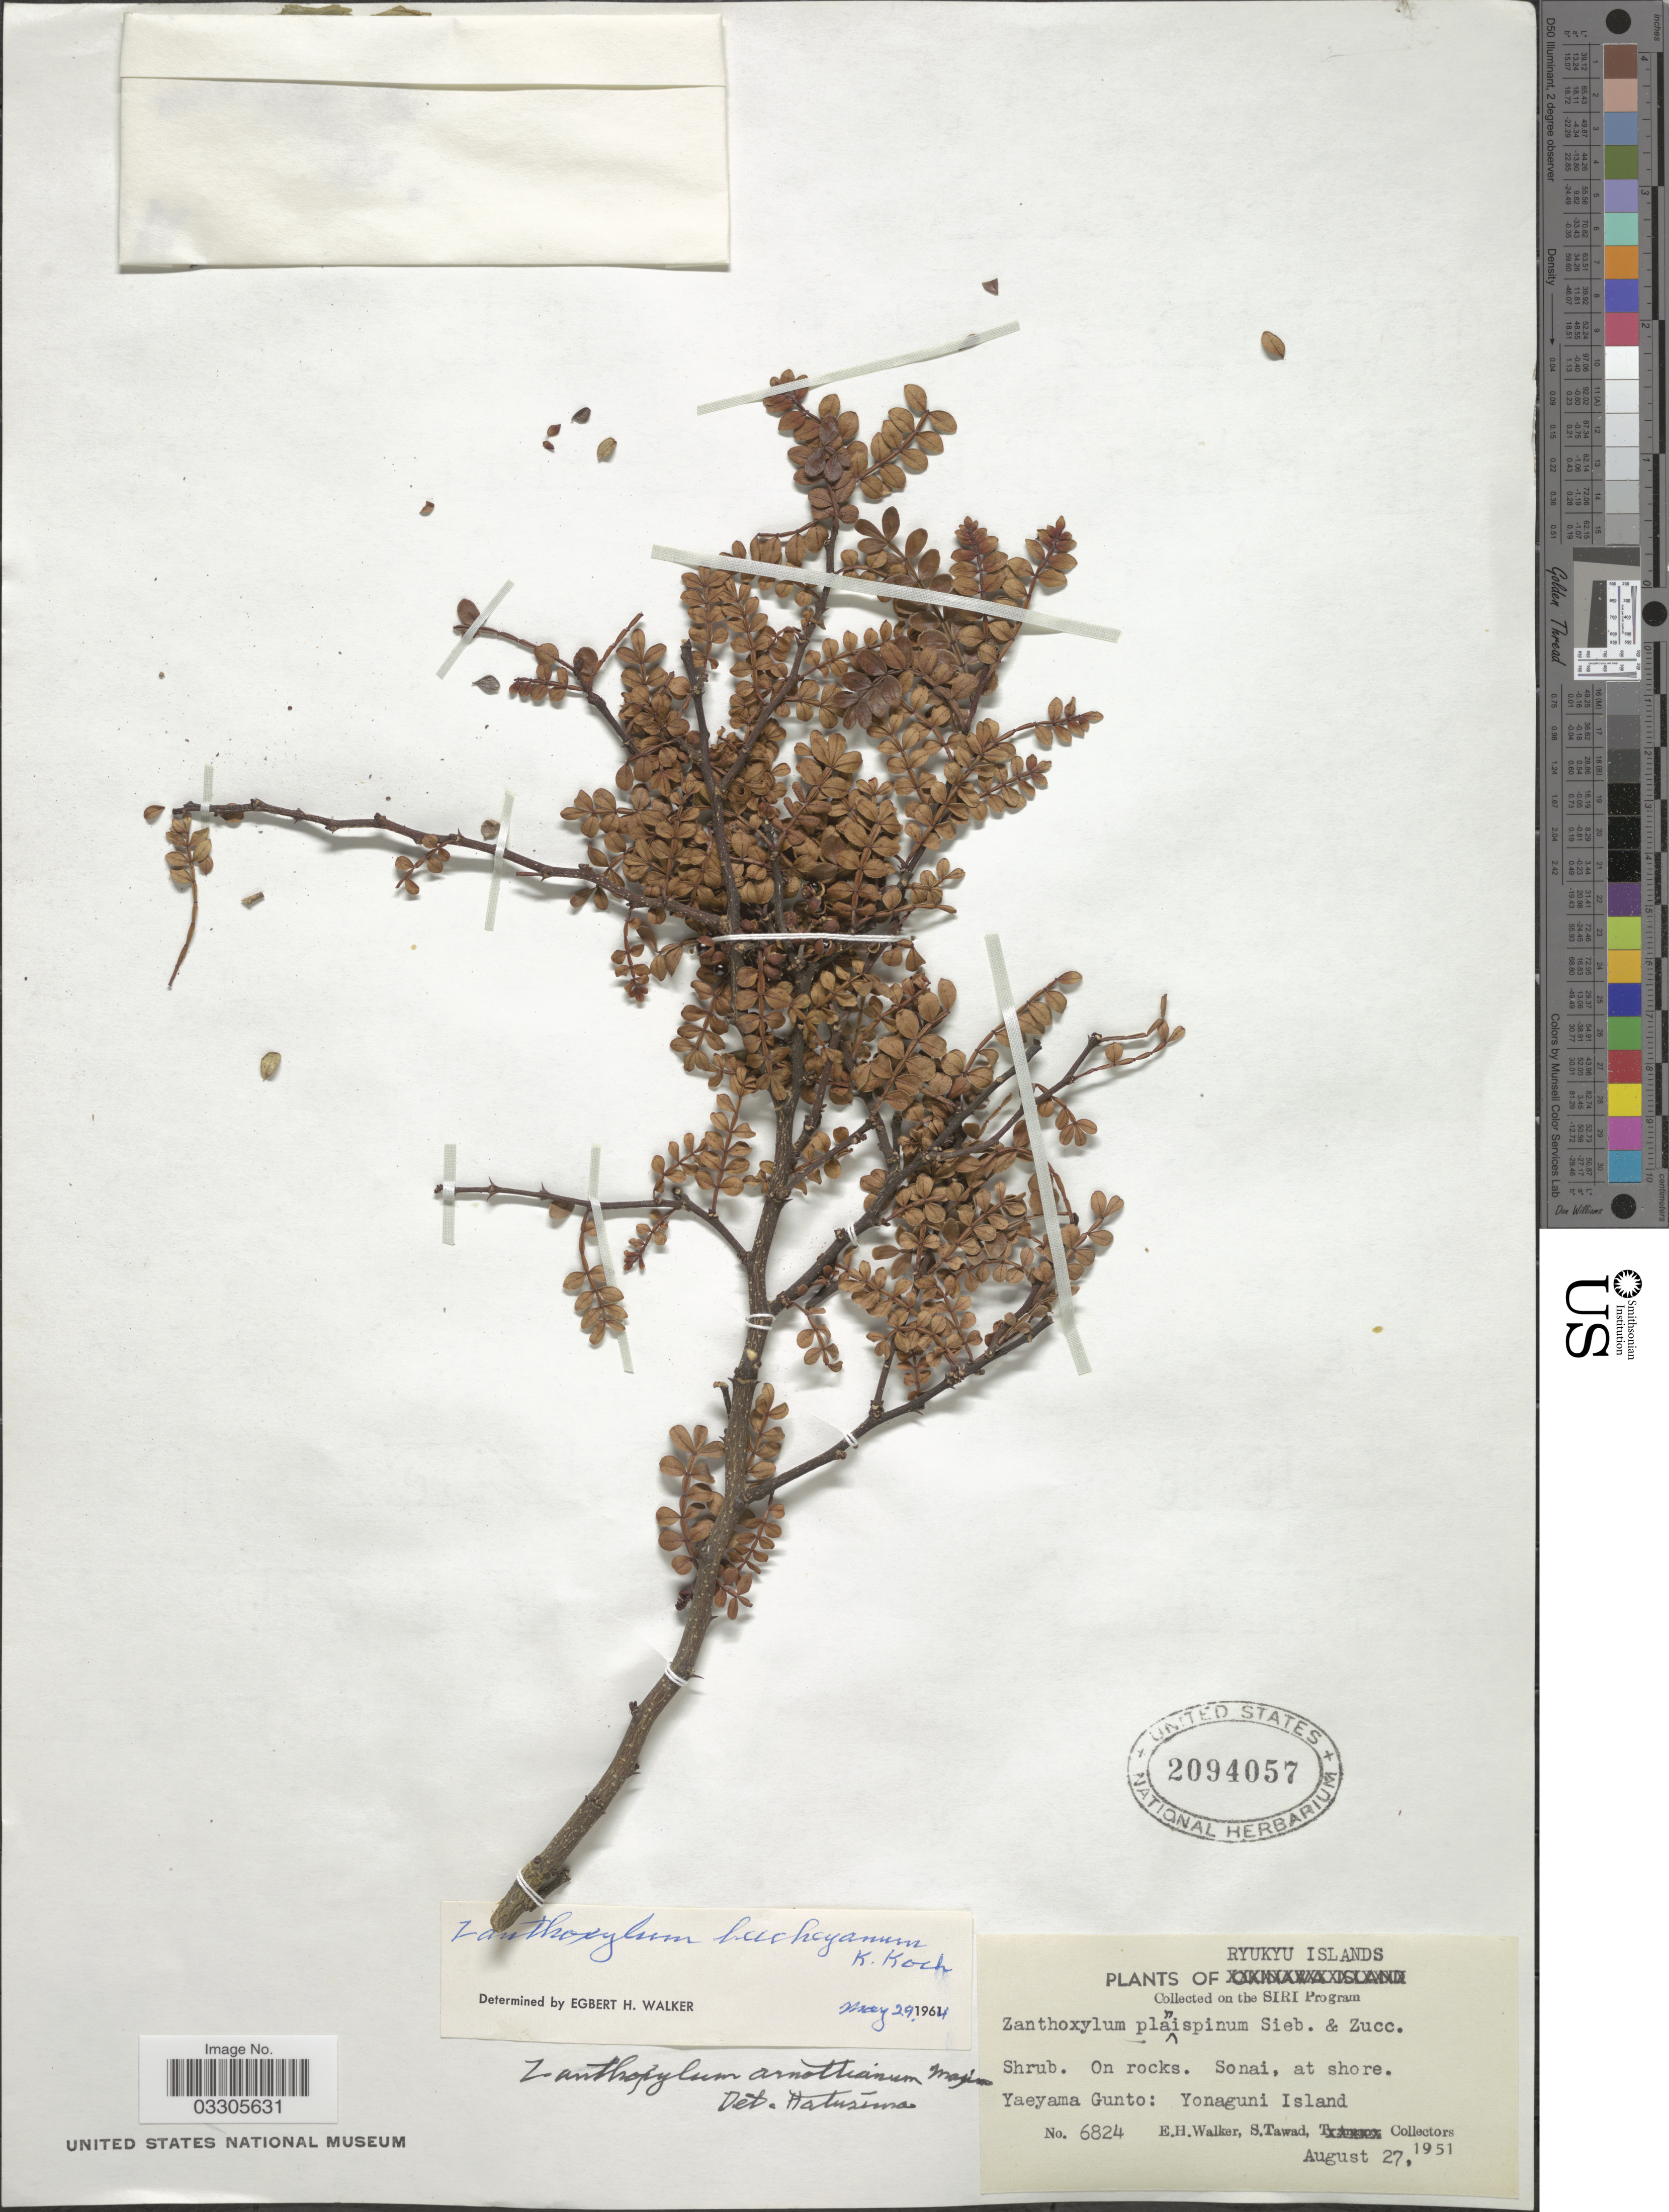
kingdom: Plantae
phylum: Tracheophyta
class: Magnoliopsida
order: Sapindales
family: Rutaceae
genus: Zanthoxylum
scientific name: Zanthoxylum beecheyanum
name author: K. Koch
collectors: E. H. Walker & S. Tawad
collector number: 6824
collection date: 1951-08-27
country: Japan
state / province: Okinawa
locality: Ryukyu Islands, Yaeyama Gunto: Yonaguni Island.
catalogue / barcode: US 2094057